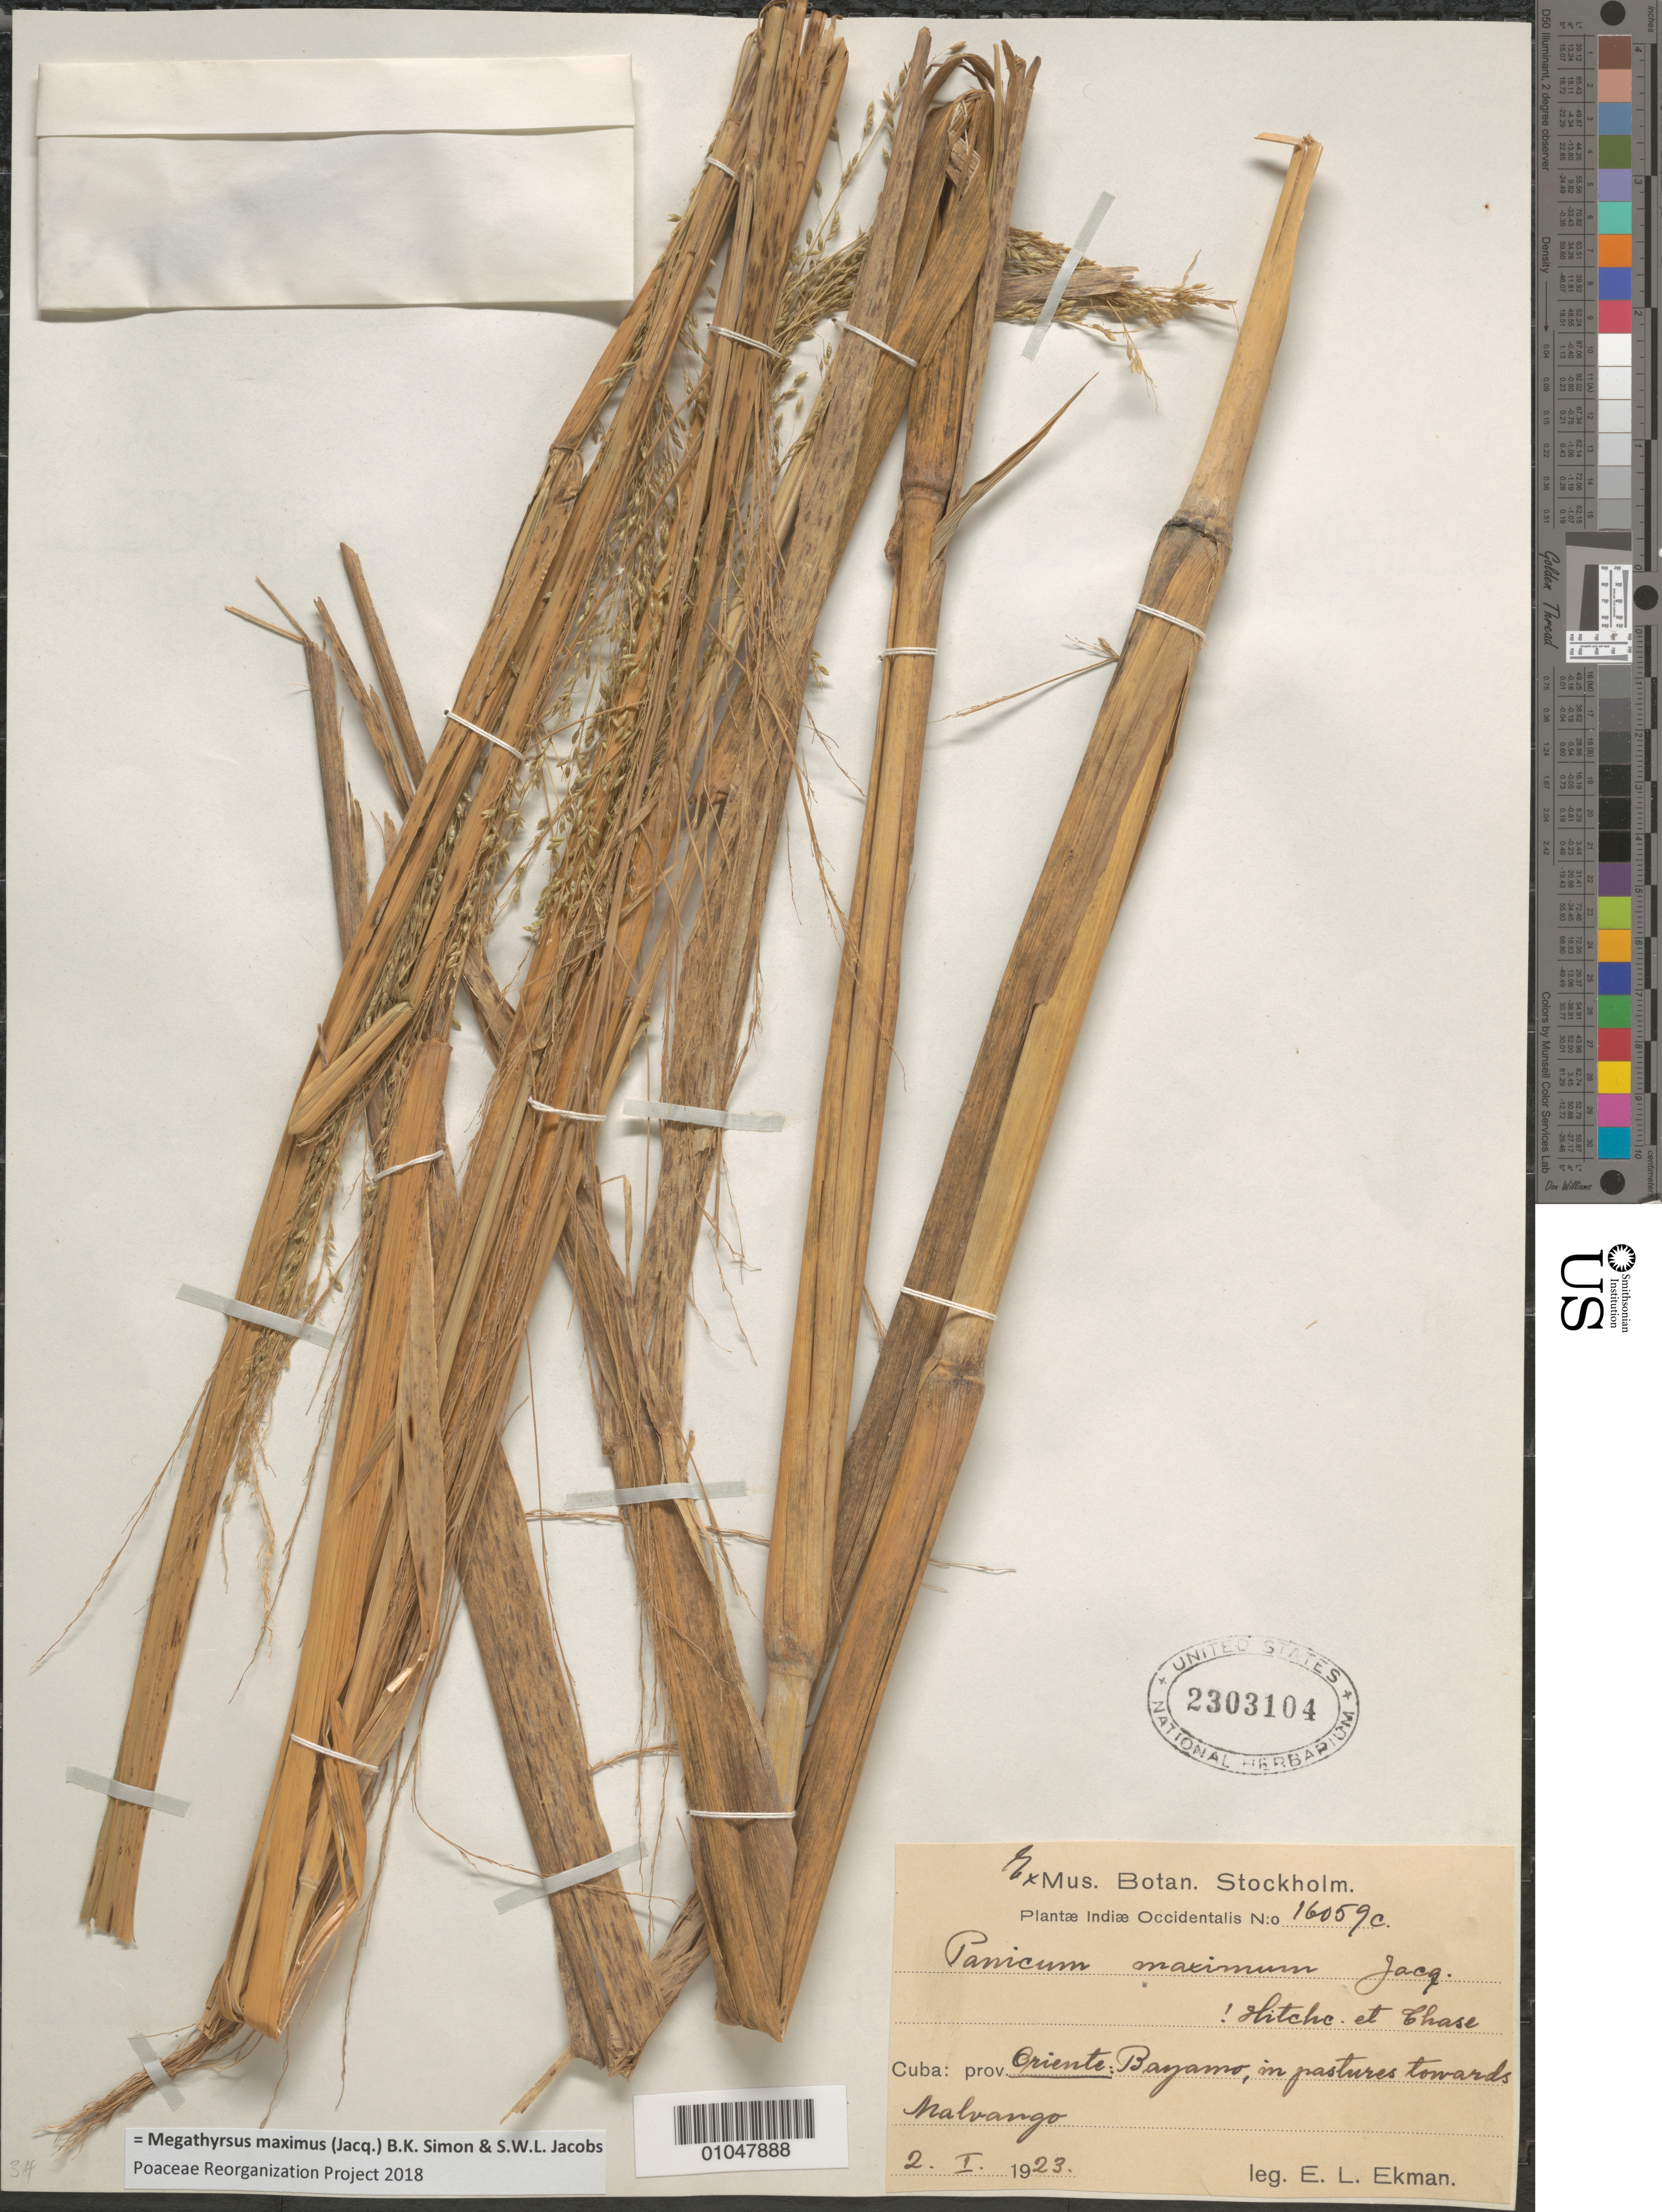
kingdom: Plantae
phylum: Tracheophyta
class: Liliopsida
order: Poales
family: Poaceae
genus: Panicum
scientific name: Panicum maximum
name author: Jacq.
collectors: E. L. Ekman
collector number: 16059c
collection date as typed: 02 Jan 1923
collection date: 1923-01-02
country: Cuba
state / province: Granma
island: Cuba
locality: Bayamo, in pastures towards Malvango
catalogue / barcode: US 2303104